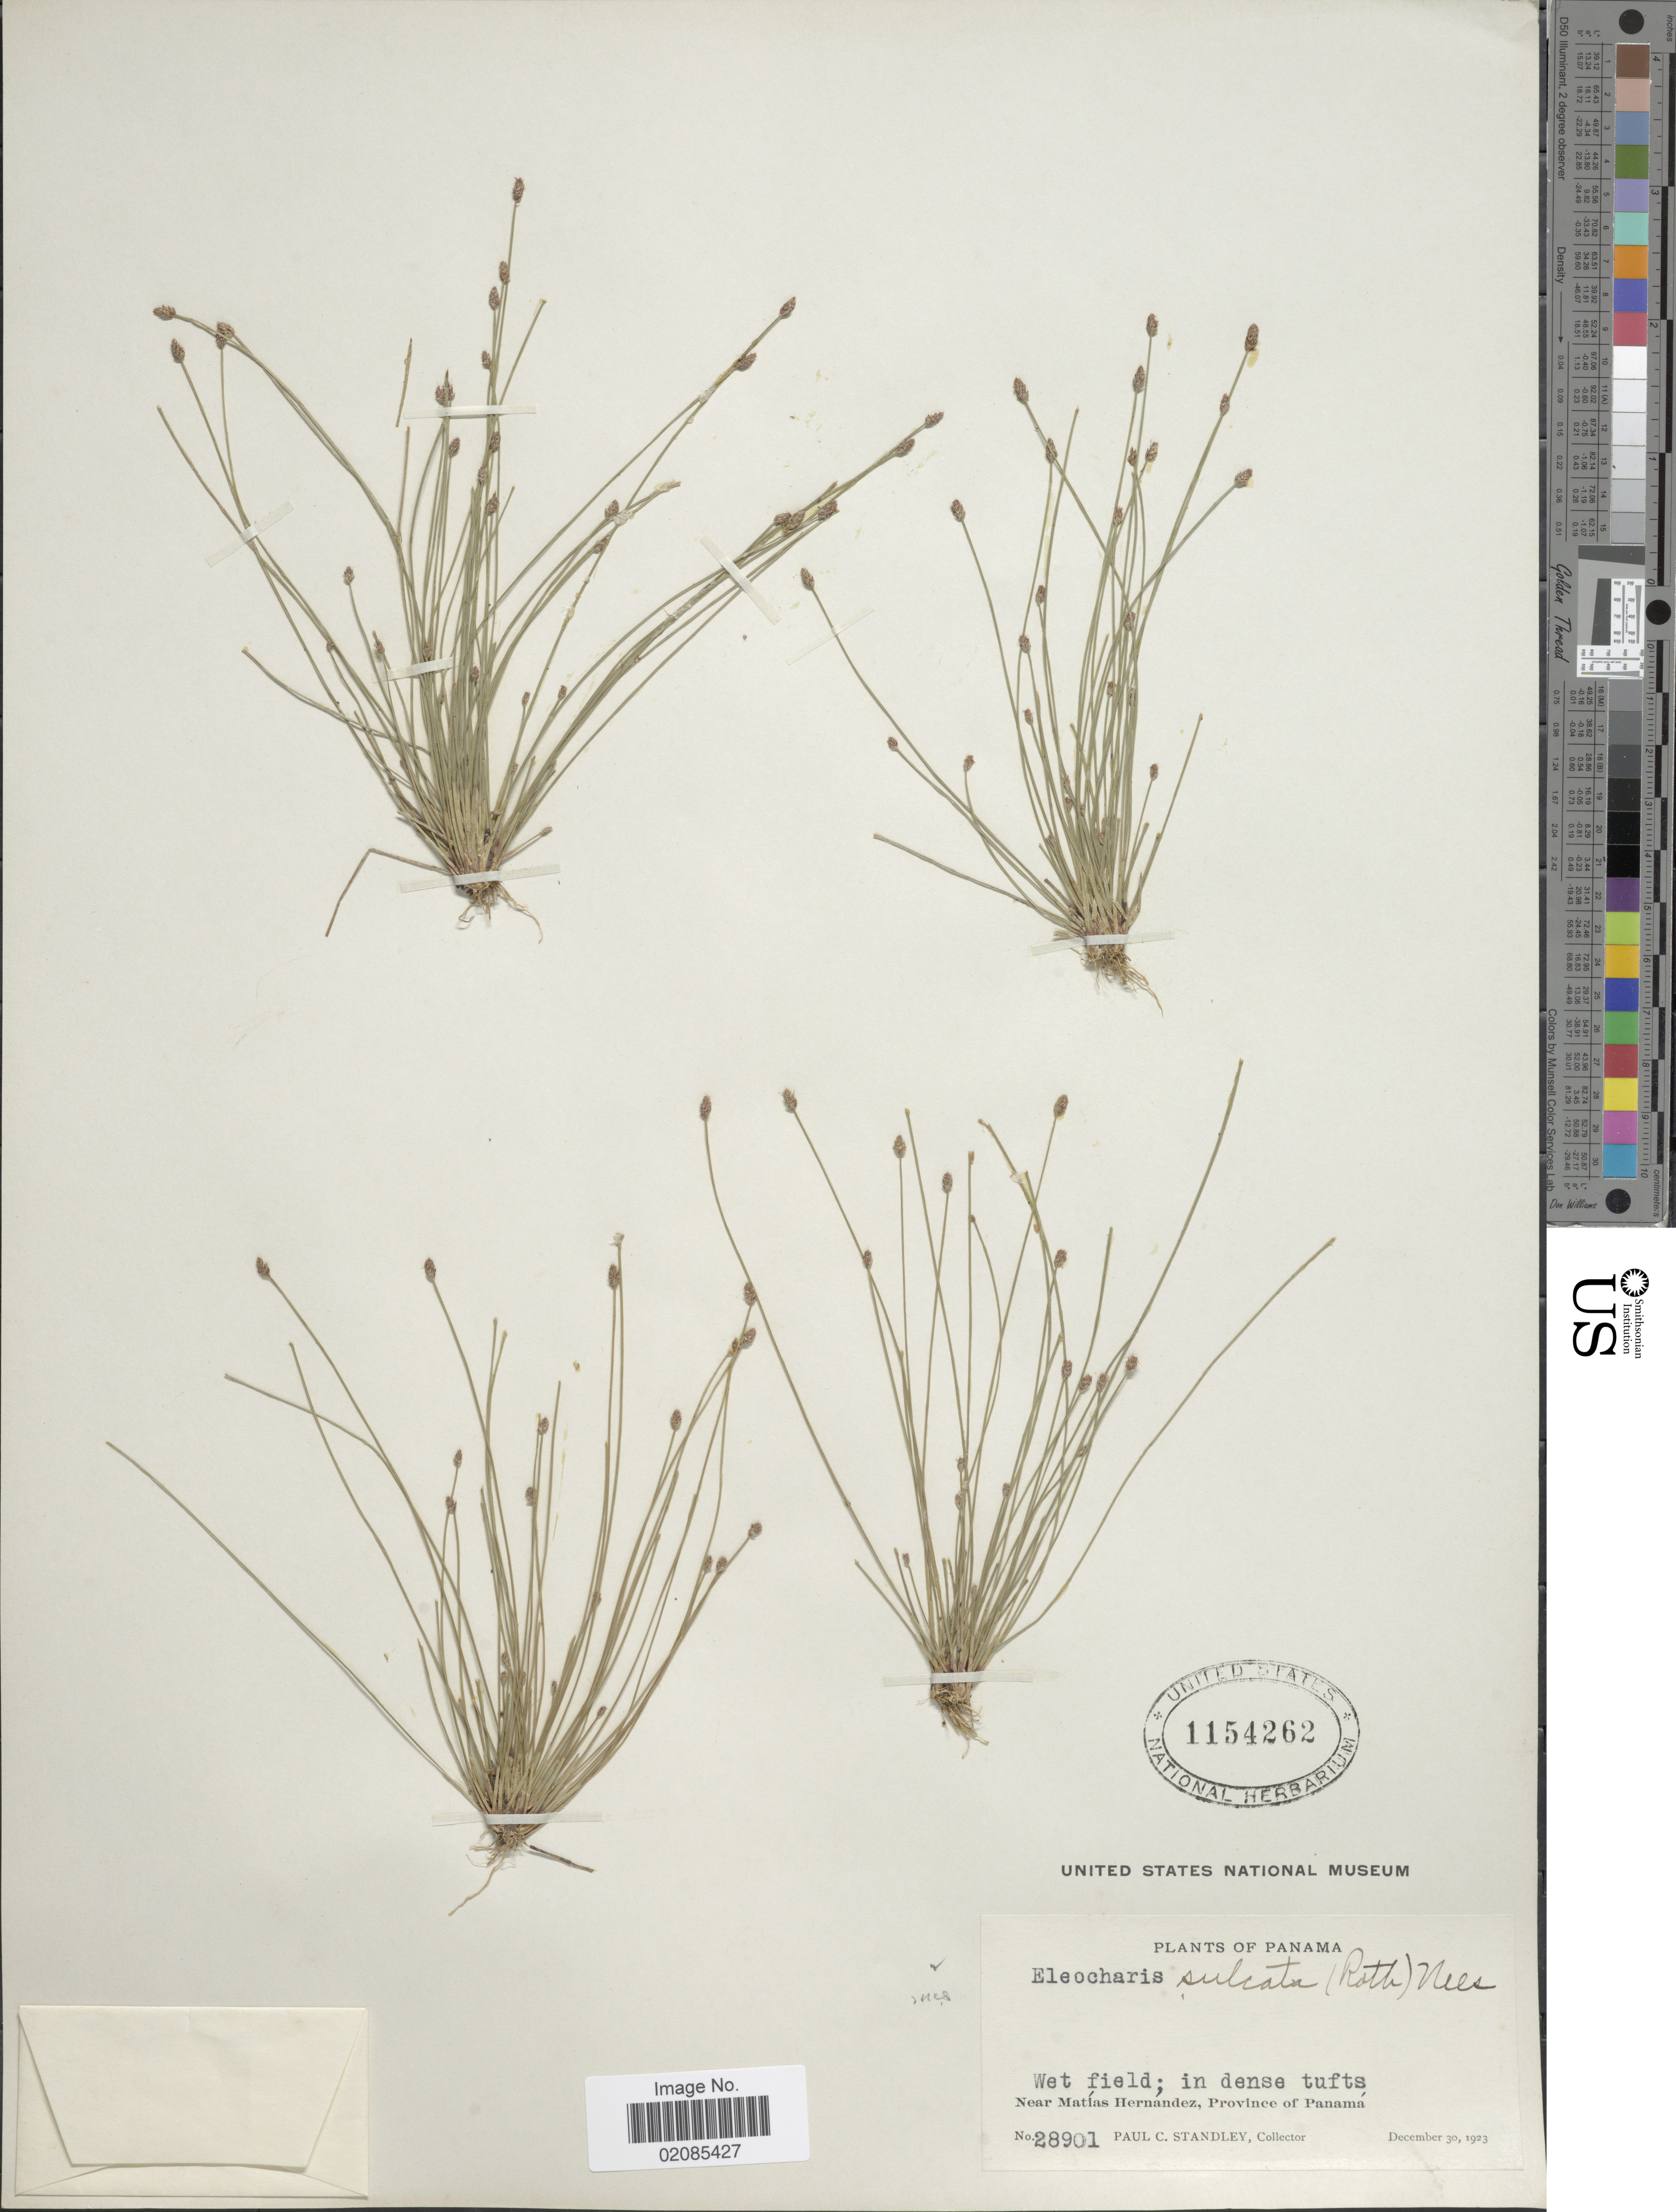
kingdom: Plantae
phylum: Tracheophyta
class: Liliopsida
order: Poales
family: Cyperaceae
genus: Eleocharis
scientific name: Eleocharis filiculmis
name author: Kunth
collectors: P. C. Standley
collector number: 28901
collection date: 1923-12-30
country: Panama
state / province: Panamá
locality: Near Matias Hernandez.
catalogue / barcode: US 1154262